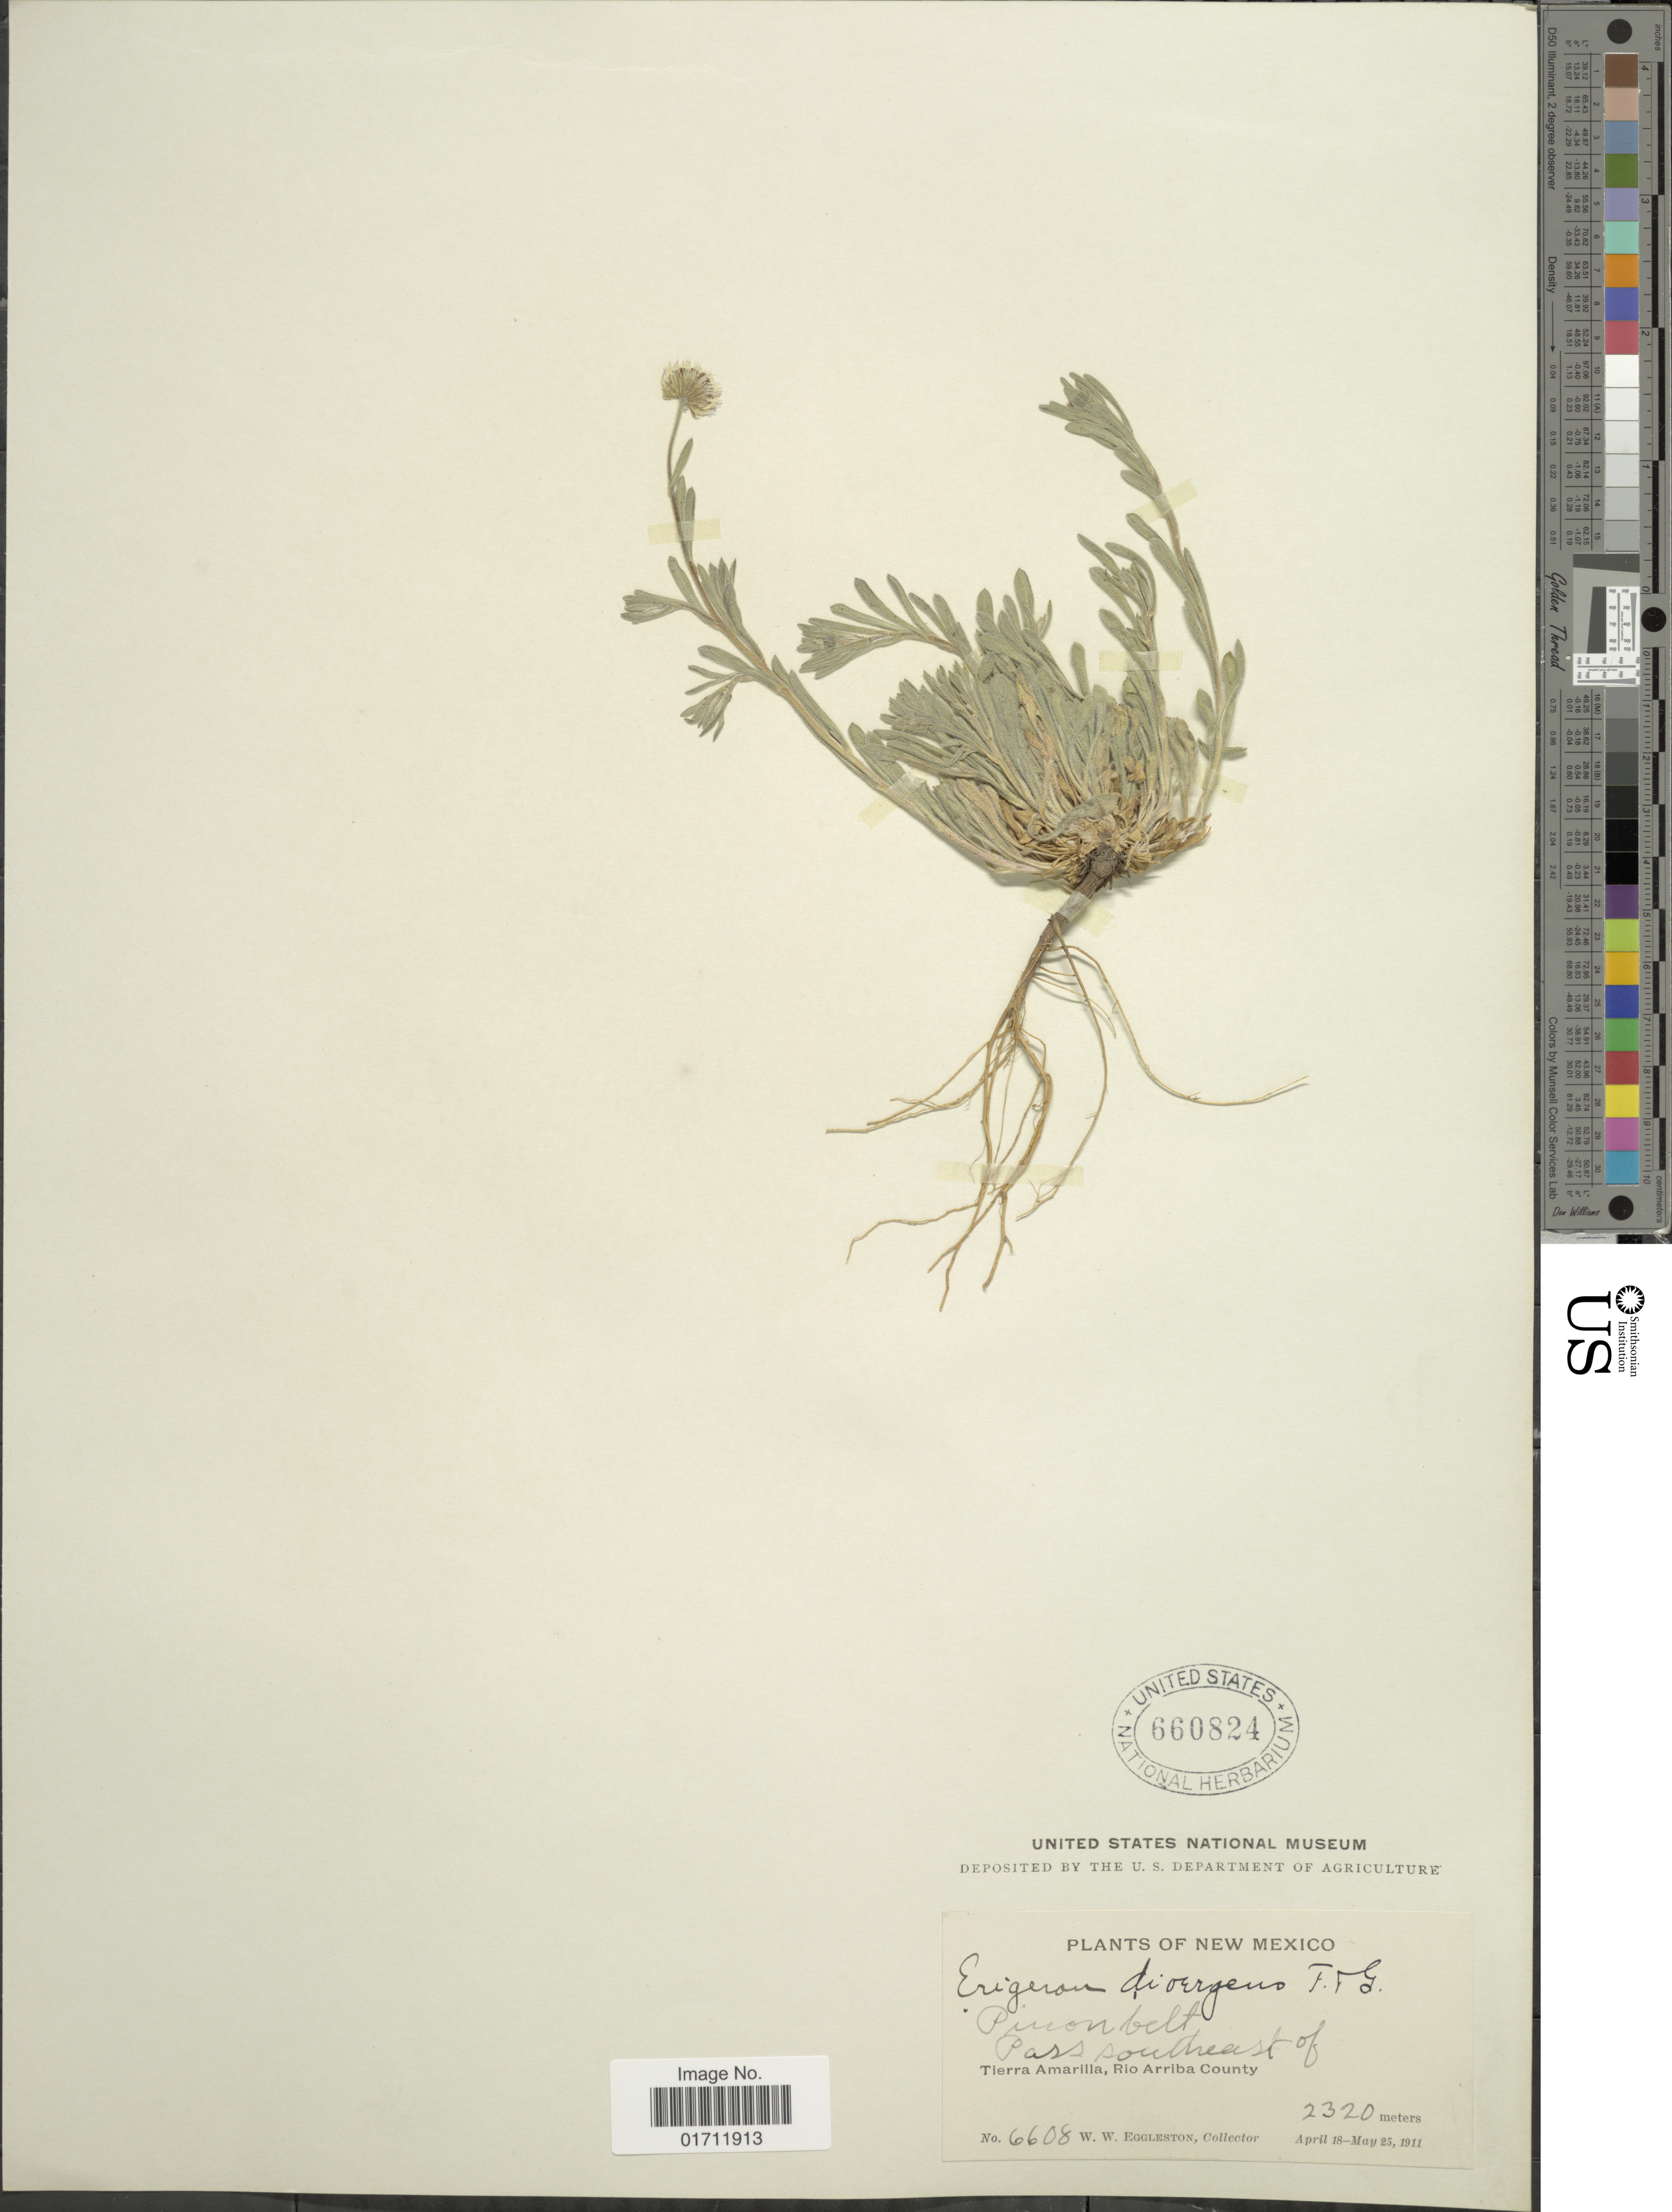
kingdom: Plantae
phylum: Tracheophyta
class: Magnoliopsida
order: Asterales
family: Asteraceae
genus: Erigeron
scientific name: Erigeron divergens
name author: Torr. & A. Gray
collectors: W. W. Eggleston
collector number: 6608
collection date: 1911-04-18/1911-05-25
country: United States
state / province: New Mexico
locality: Pincon belt, Pass southeast of Tierra Amarilla, Rio Arriba County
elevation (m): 2320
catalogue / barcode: US 660824